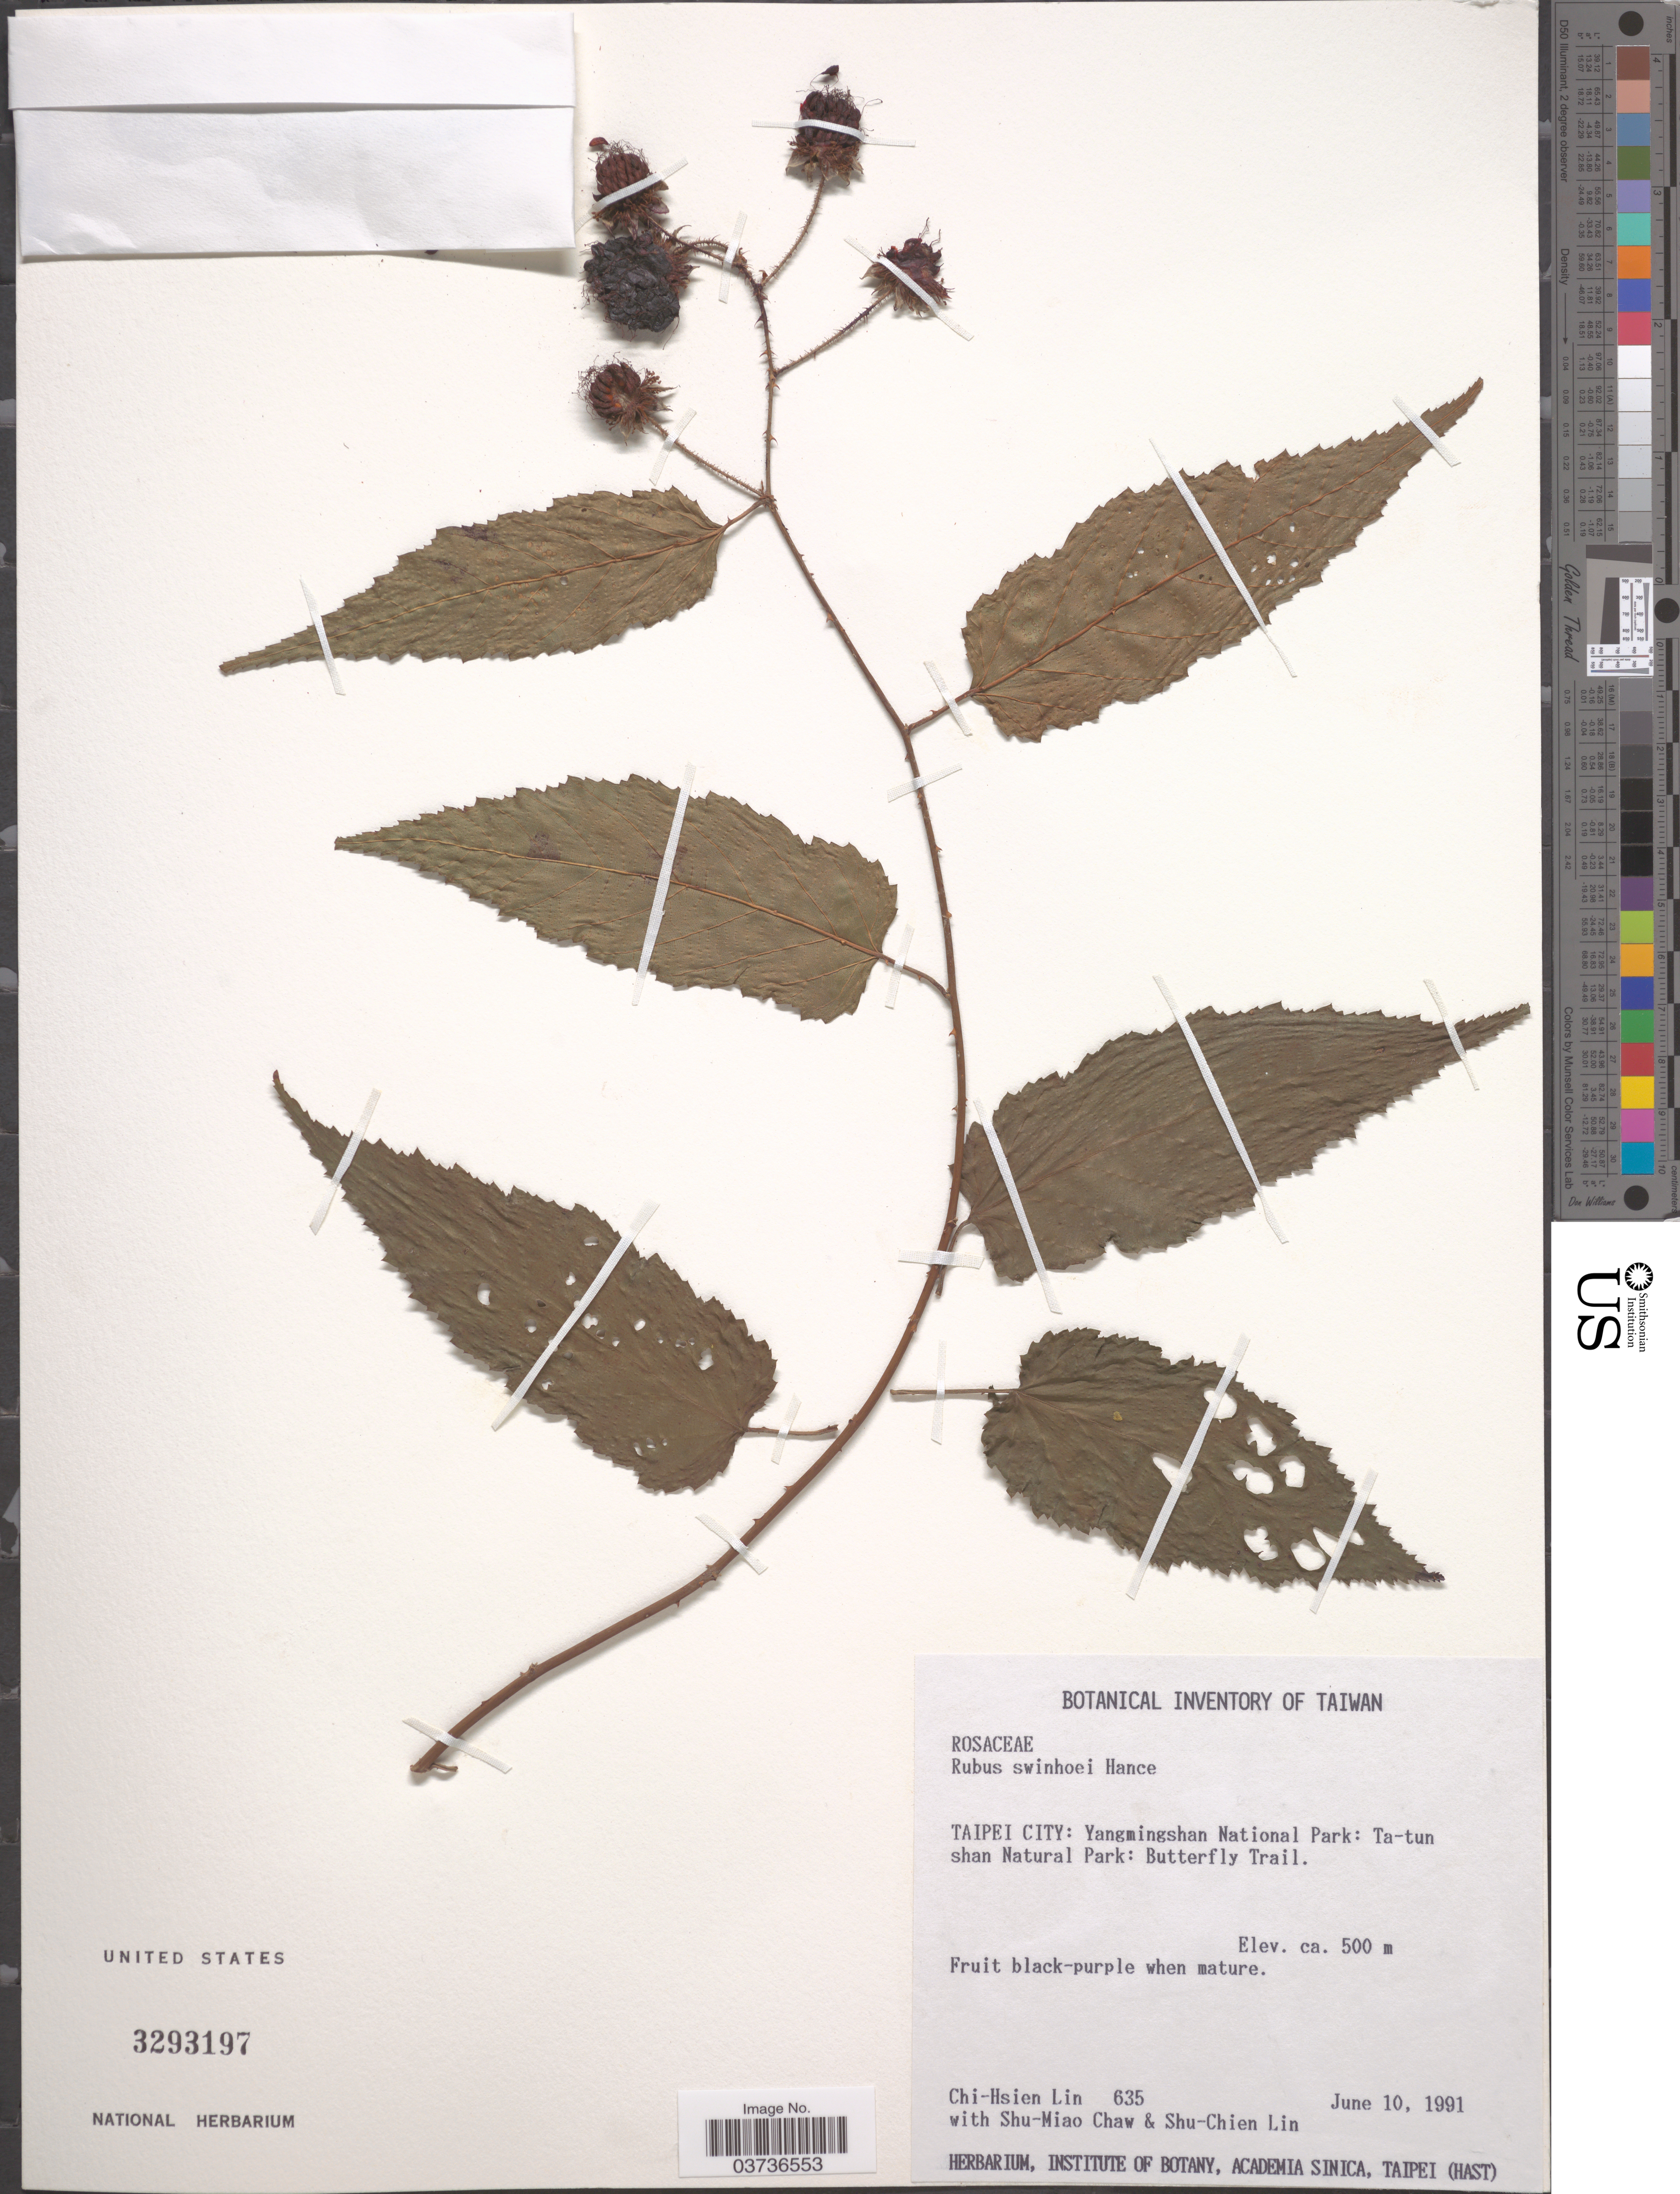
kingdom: Plantae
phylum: Tracheophyta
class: Magnoliopsida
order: Rosales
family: Rosaceae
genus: Rubus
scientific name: Rubus swinhoei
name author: Hance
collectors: C. Lin, S. Chaw & S. Lin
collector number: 635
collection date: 1991-06-10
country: Taiwan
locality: Taipei City: Yangmingshan National Park: Ta-tun shan Natural Park: Butterfly Trail.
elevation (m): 500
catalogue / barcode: US 3293197